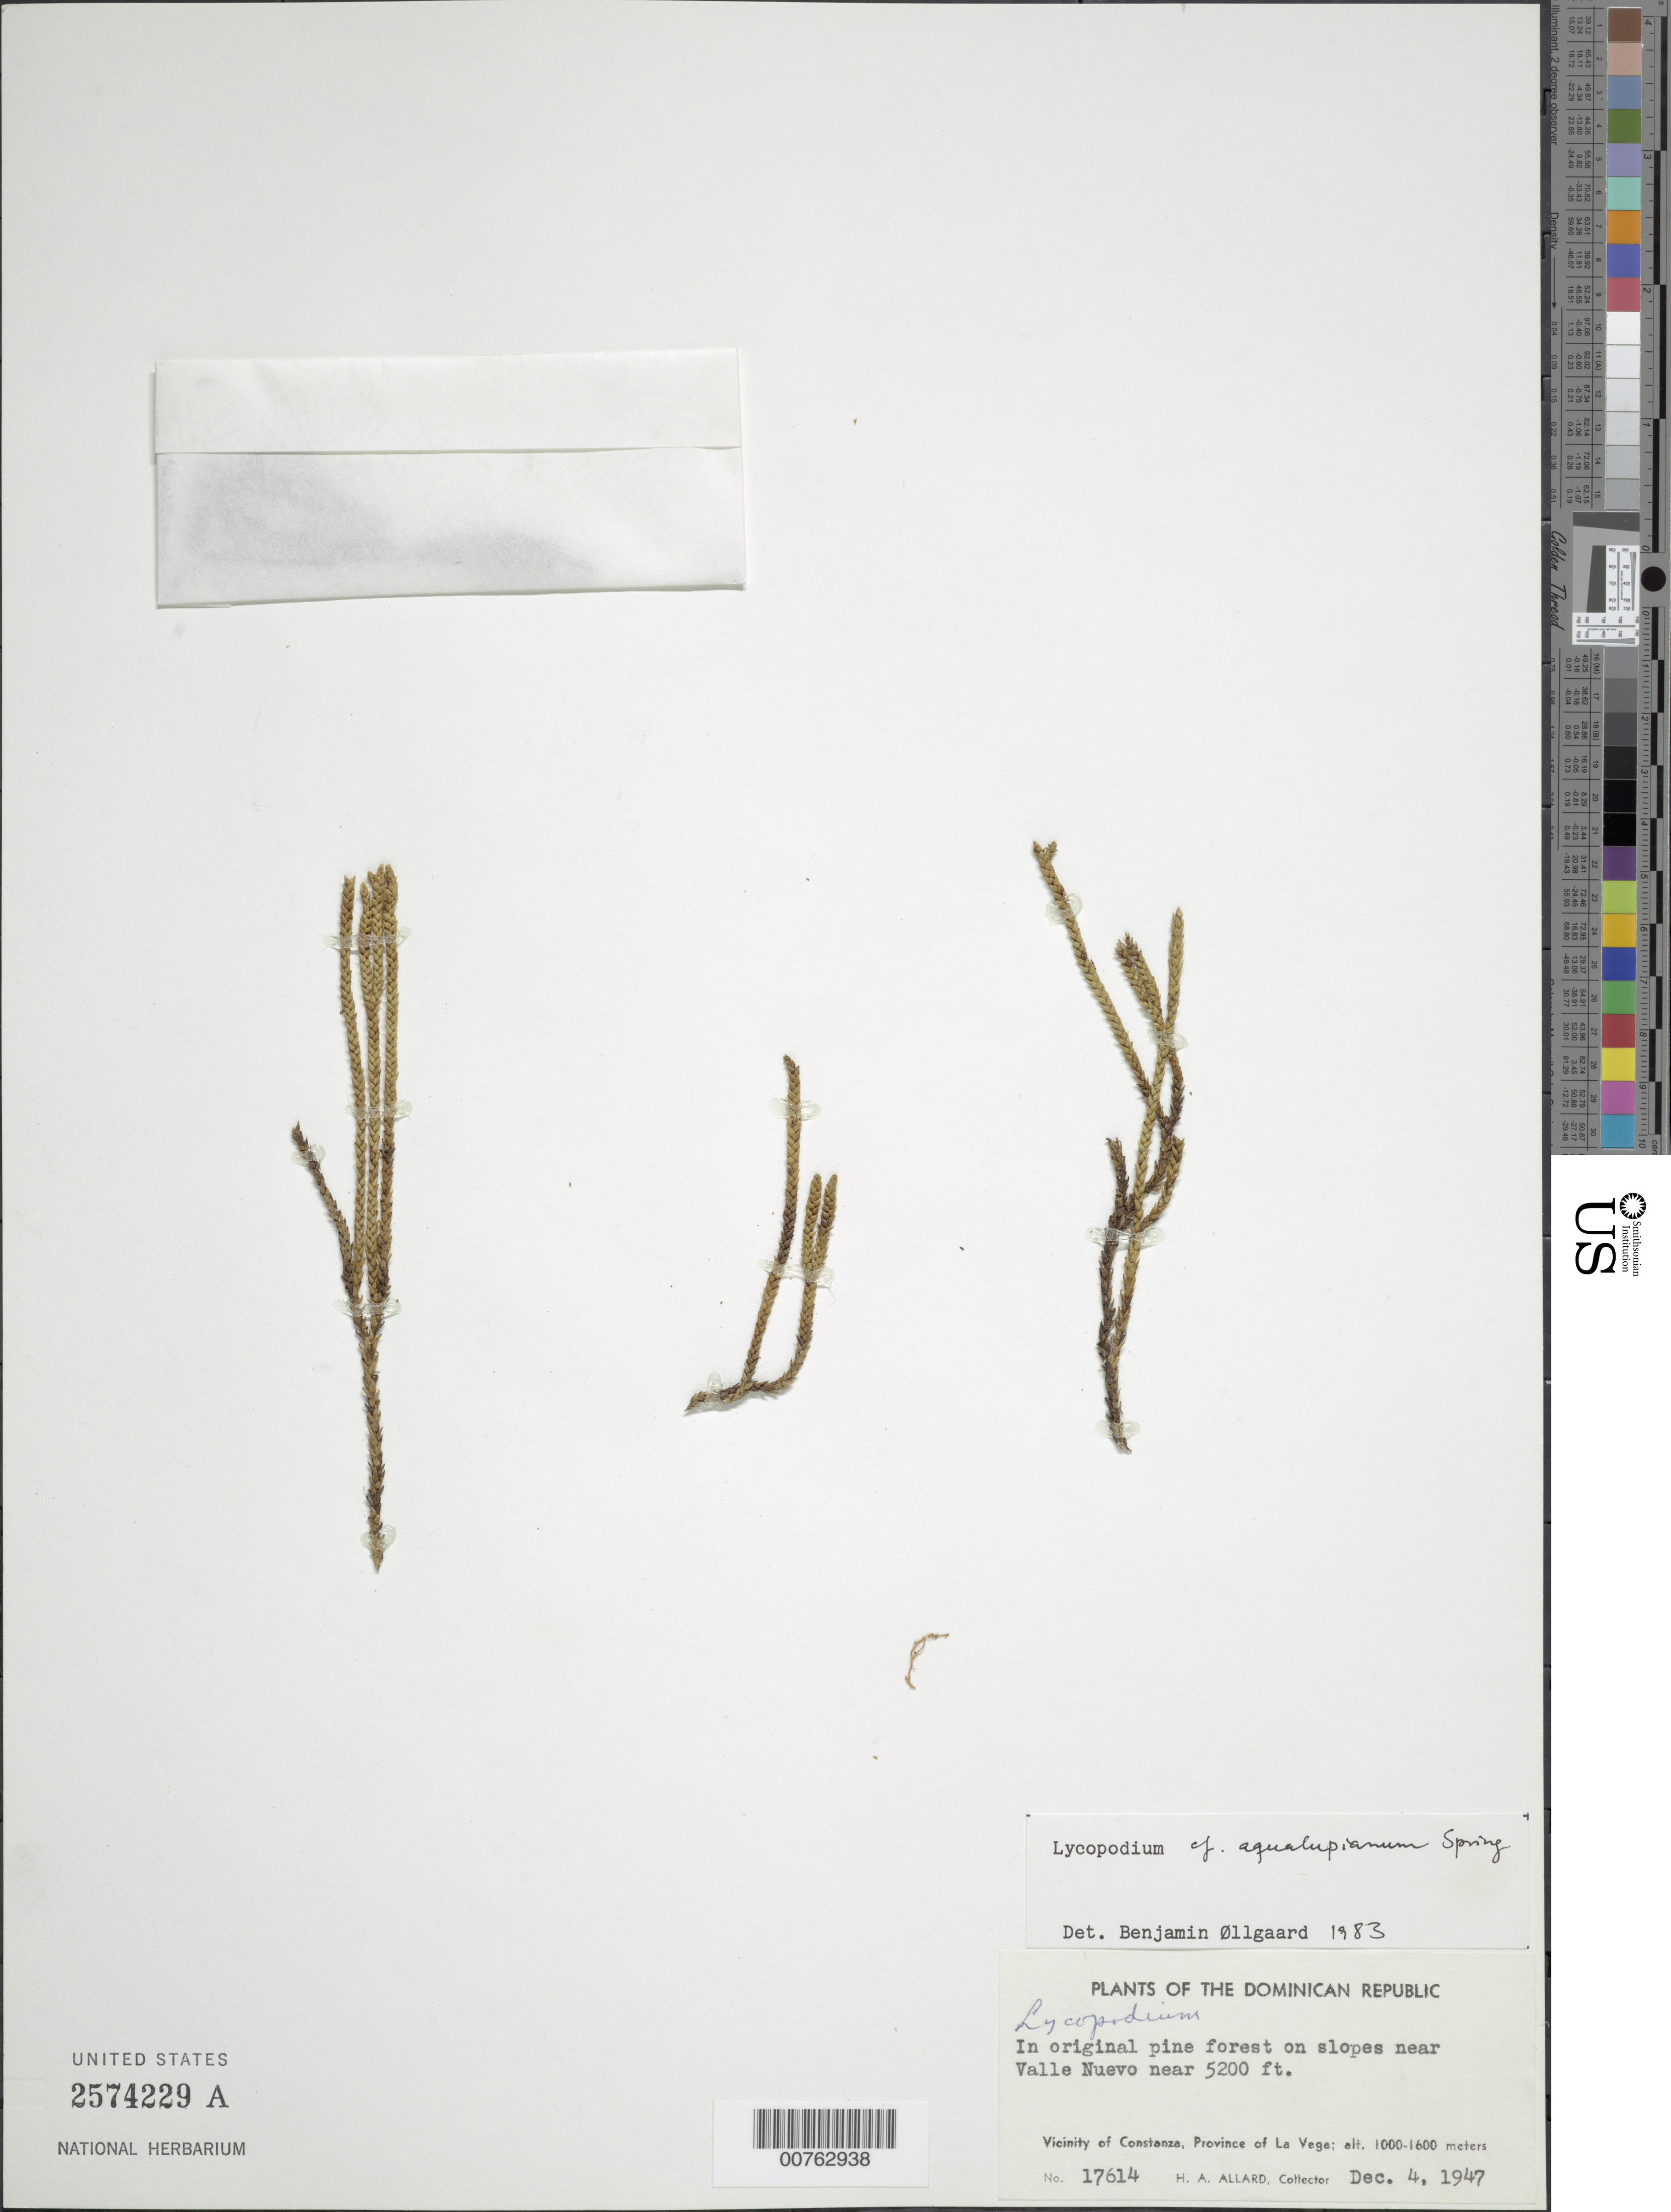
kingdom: Plantae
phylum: Tracheophyta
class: Lycopodiopsida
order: Lycopodiales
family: Lycopodiaceae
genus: Phlegmariurus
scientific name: Phlegmariurus aqualupianus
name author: (Spring) B. Øllg.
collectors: H. A. Allard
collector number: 17614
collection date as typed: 04 Dec 1947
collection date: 1947-12-04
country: Dominican Republic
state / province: La Vega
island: Hispaniola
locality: Vicinity of Constanza, Province of La Vega. On slopes near Valle Nuevo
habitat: In original pine forest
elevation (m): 1585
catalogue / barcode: US 2574229A